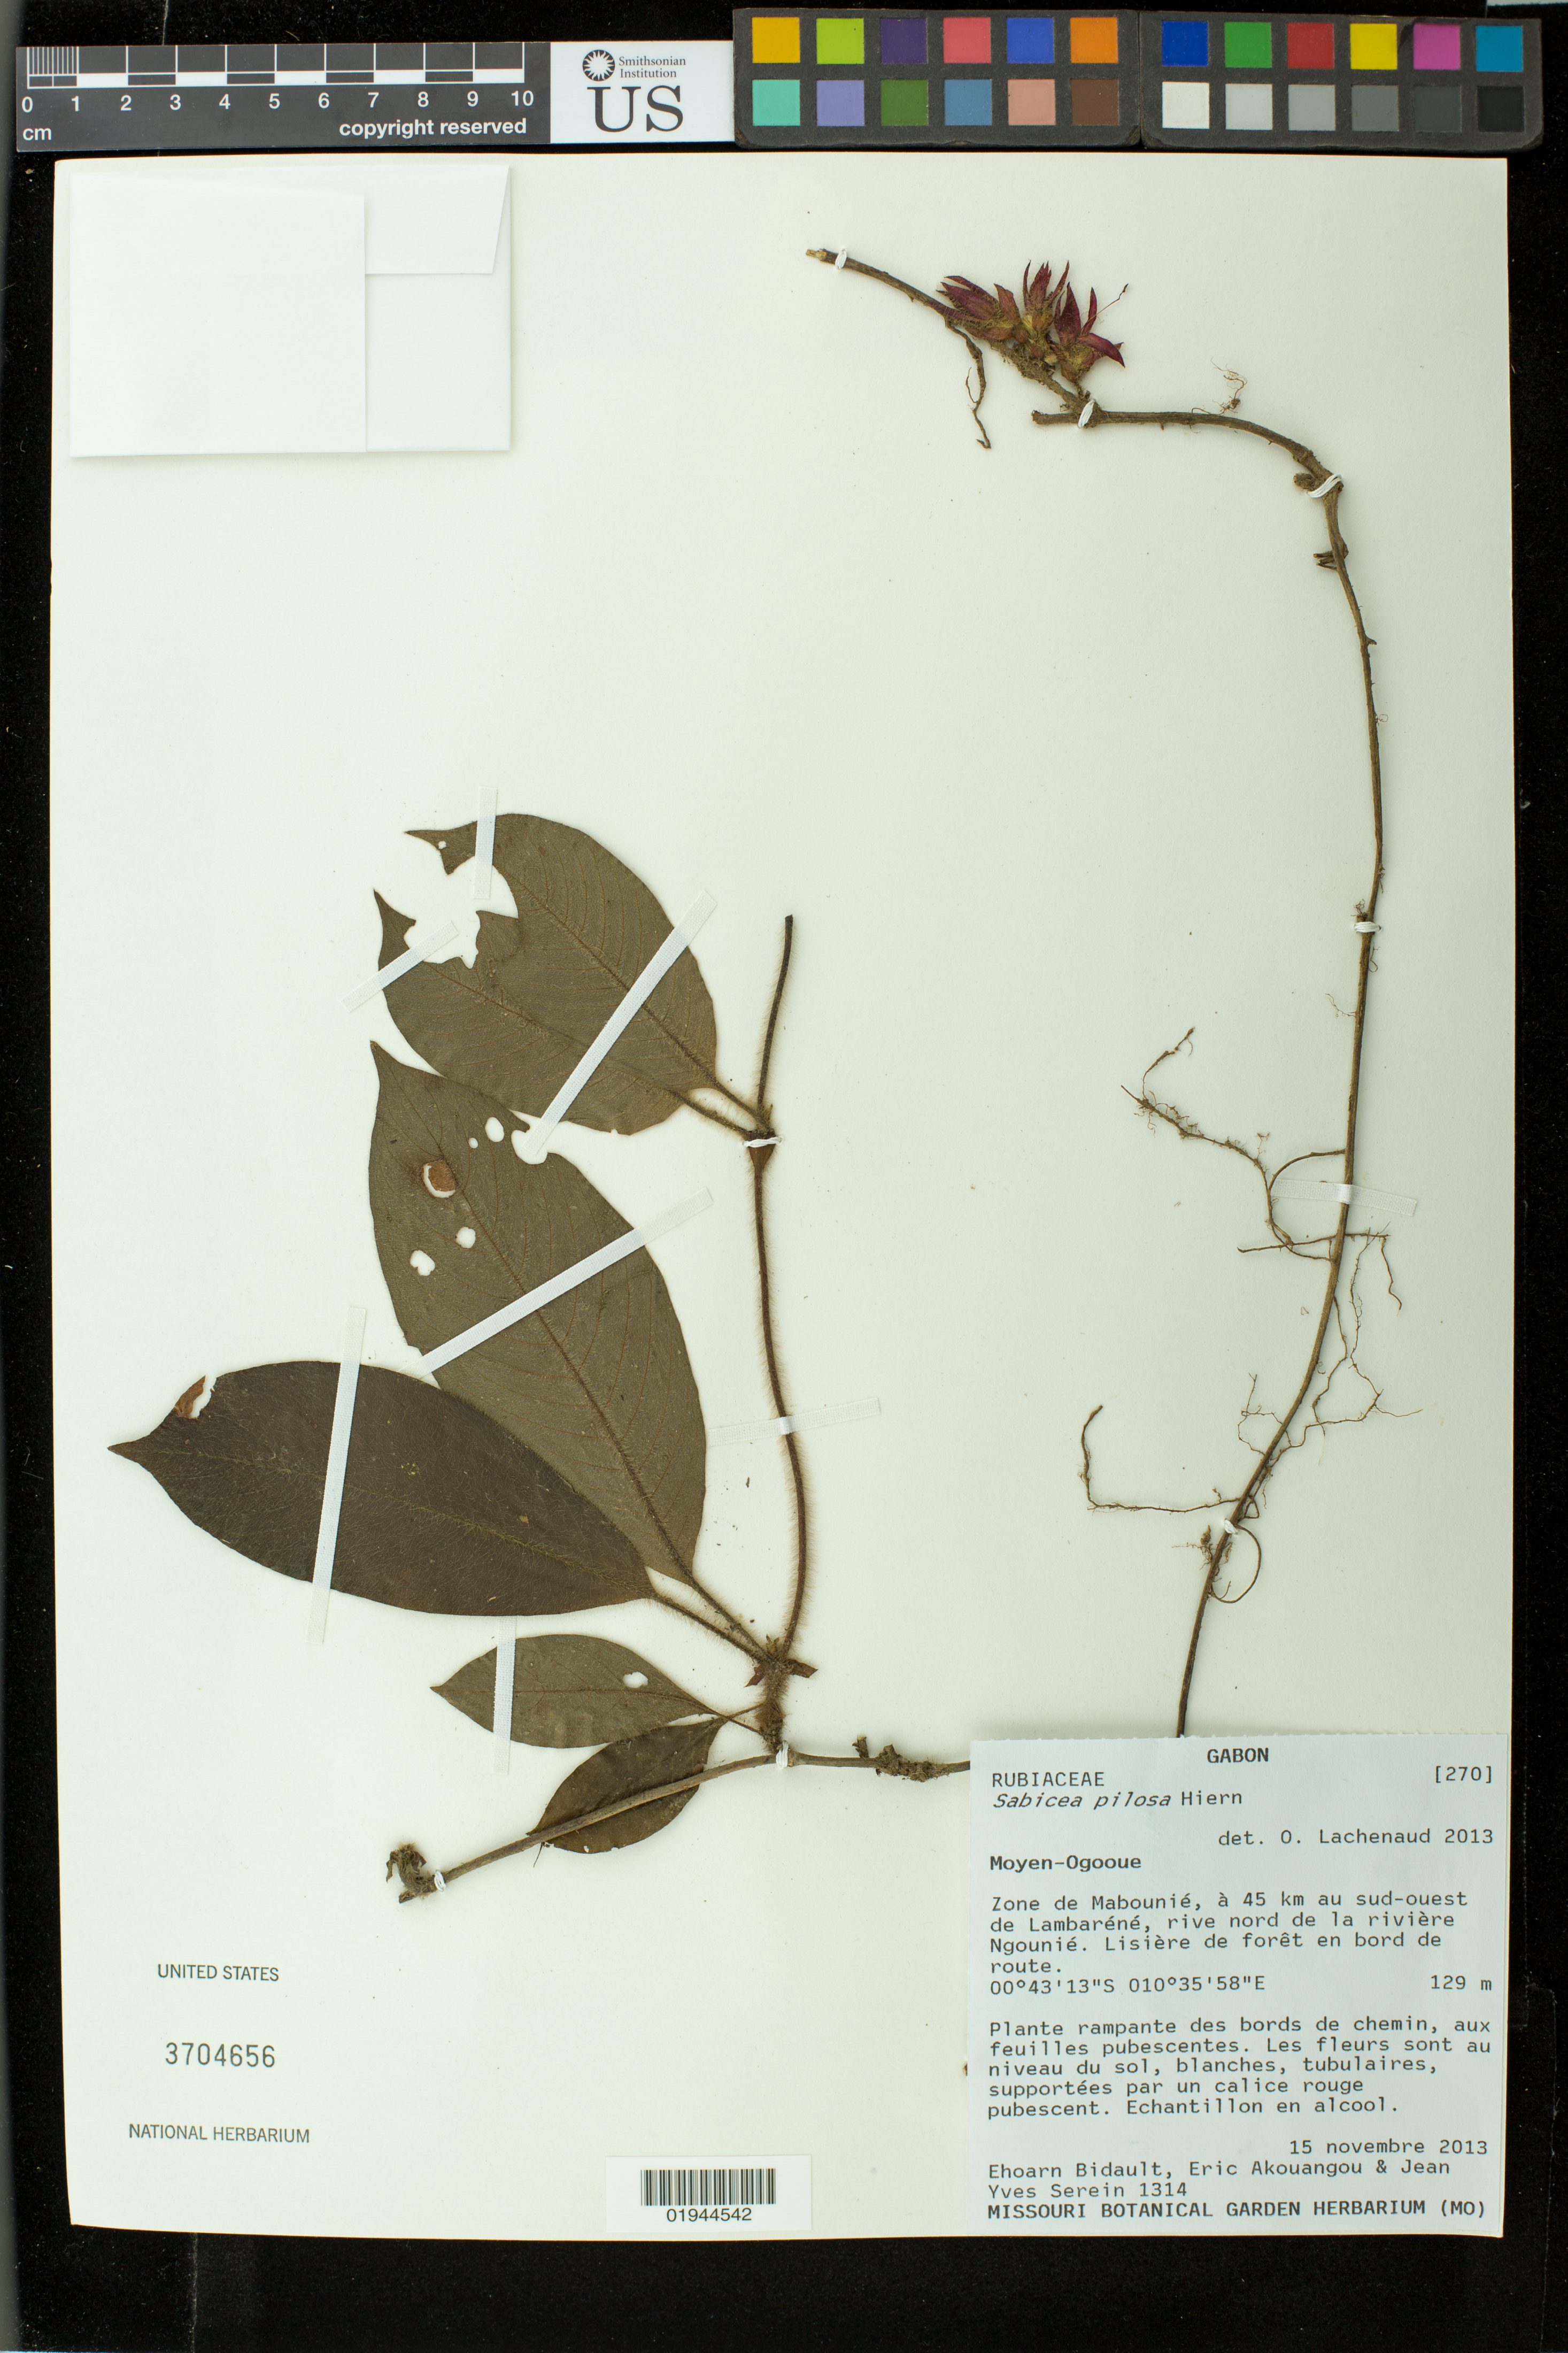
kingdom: Plantae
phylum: Tracheophyta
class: Magnoliopsida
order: Gentianales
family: Rubiaceae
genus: Sabicea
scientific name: Sabicea pilosa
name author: Hiern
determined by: Lachenaud, O.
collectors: E. Bidault, E. Akouangou & J. Serein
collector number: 1314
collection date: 2013-11-15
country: Gabon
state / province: Moyen-Ogooué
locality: Zone de Mabounie, a 45 km au sud-oest de Lambarene, rive nord de la riviere Ngounie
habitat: lisiere de foret en bord de route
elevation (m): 129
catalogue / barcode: US 3704656